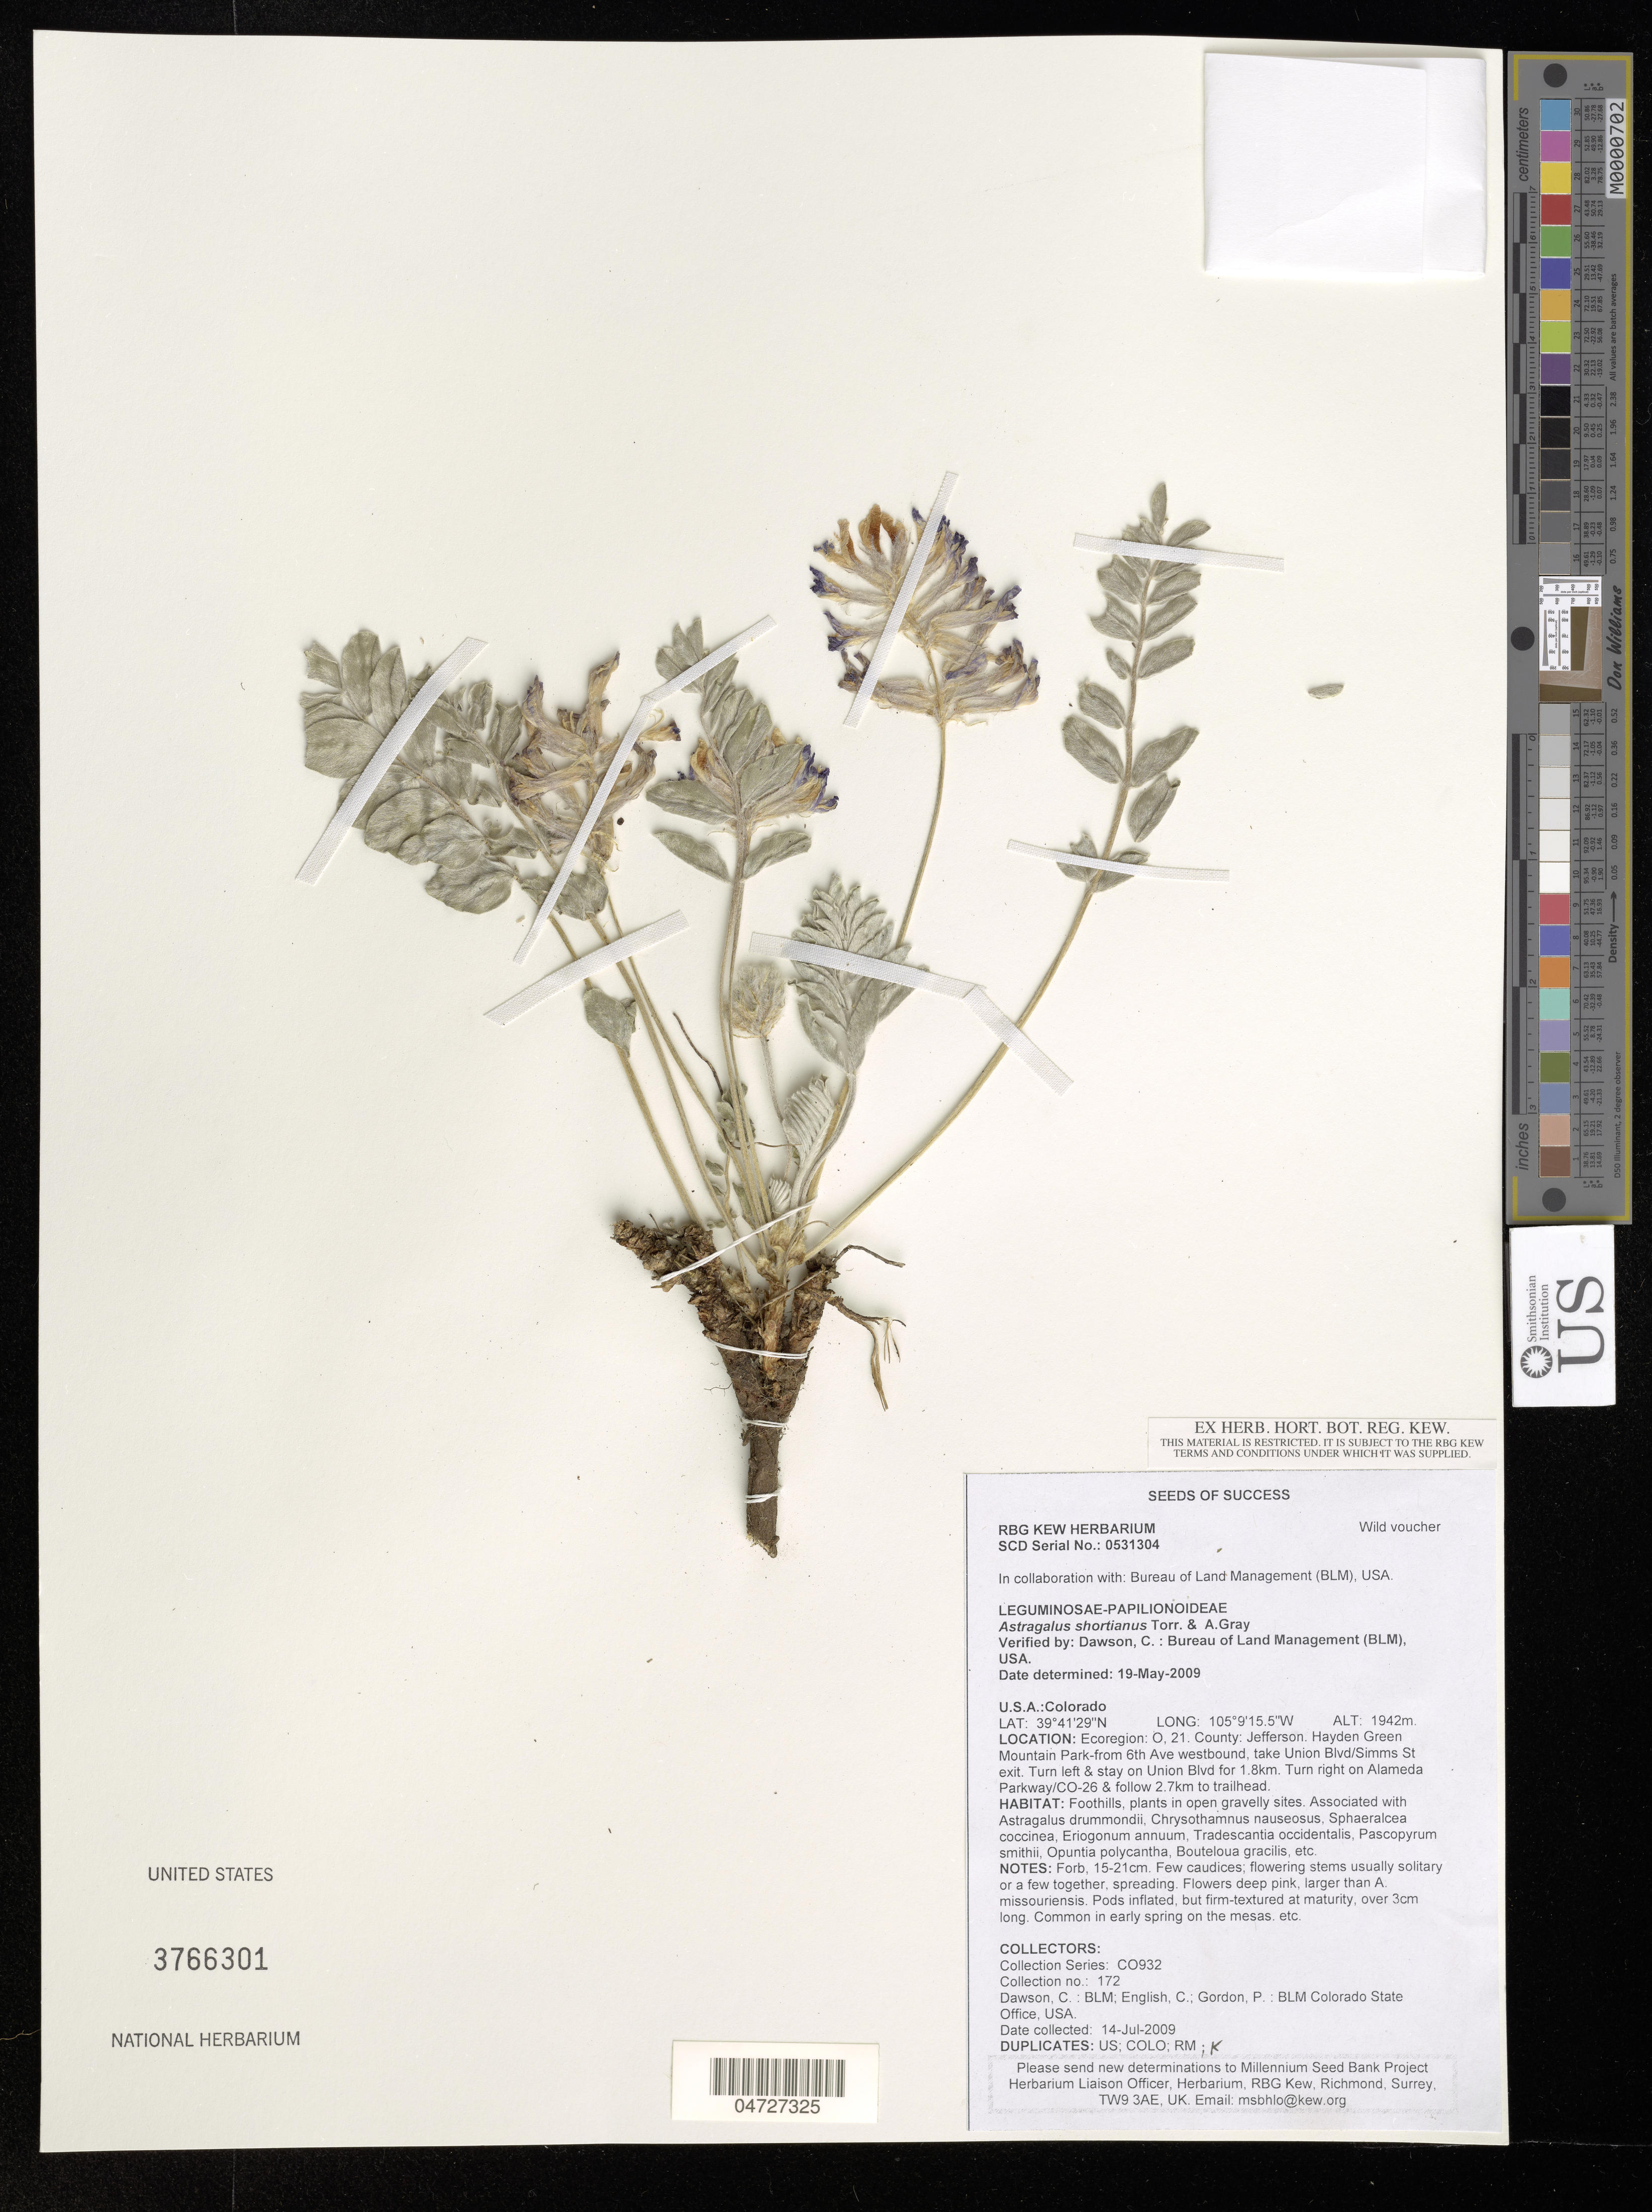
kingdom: Plantae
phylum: Tracheophyta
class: Magnoliopsida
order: Fabales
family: Fabaceae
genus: Astragalus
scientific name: Astragalus shortianus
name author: Nutt.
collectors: C. Dawson, C. English & P. Gordon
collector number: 172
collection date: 2009-07-14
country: United States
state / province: Colorado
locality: Ecoregion: O, 21. County: Jefferson. Hayden Green Mountain Park-from 6th Ave westbound, take Union Blvd/Simms St exit. Turn left & stay on Union Blvd for 1.8km. Turn right on Alameda Parkway/CO-26 & follow 2.7km to trailhead.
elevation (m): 1942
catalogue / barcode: US 3766301